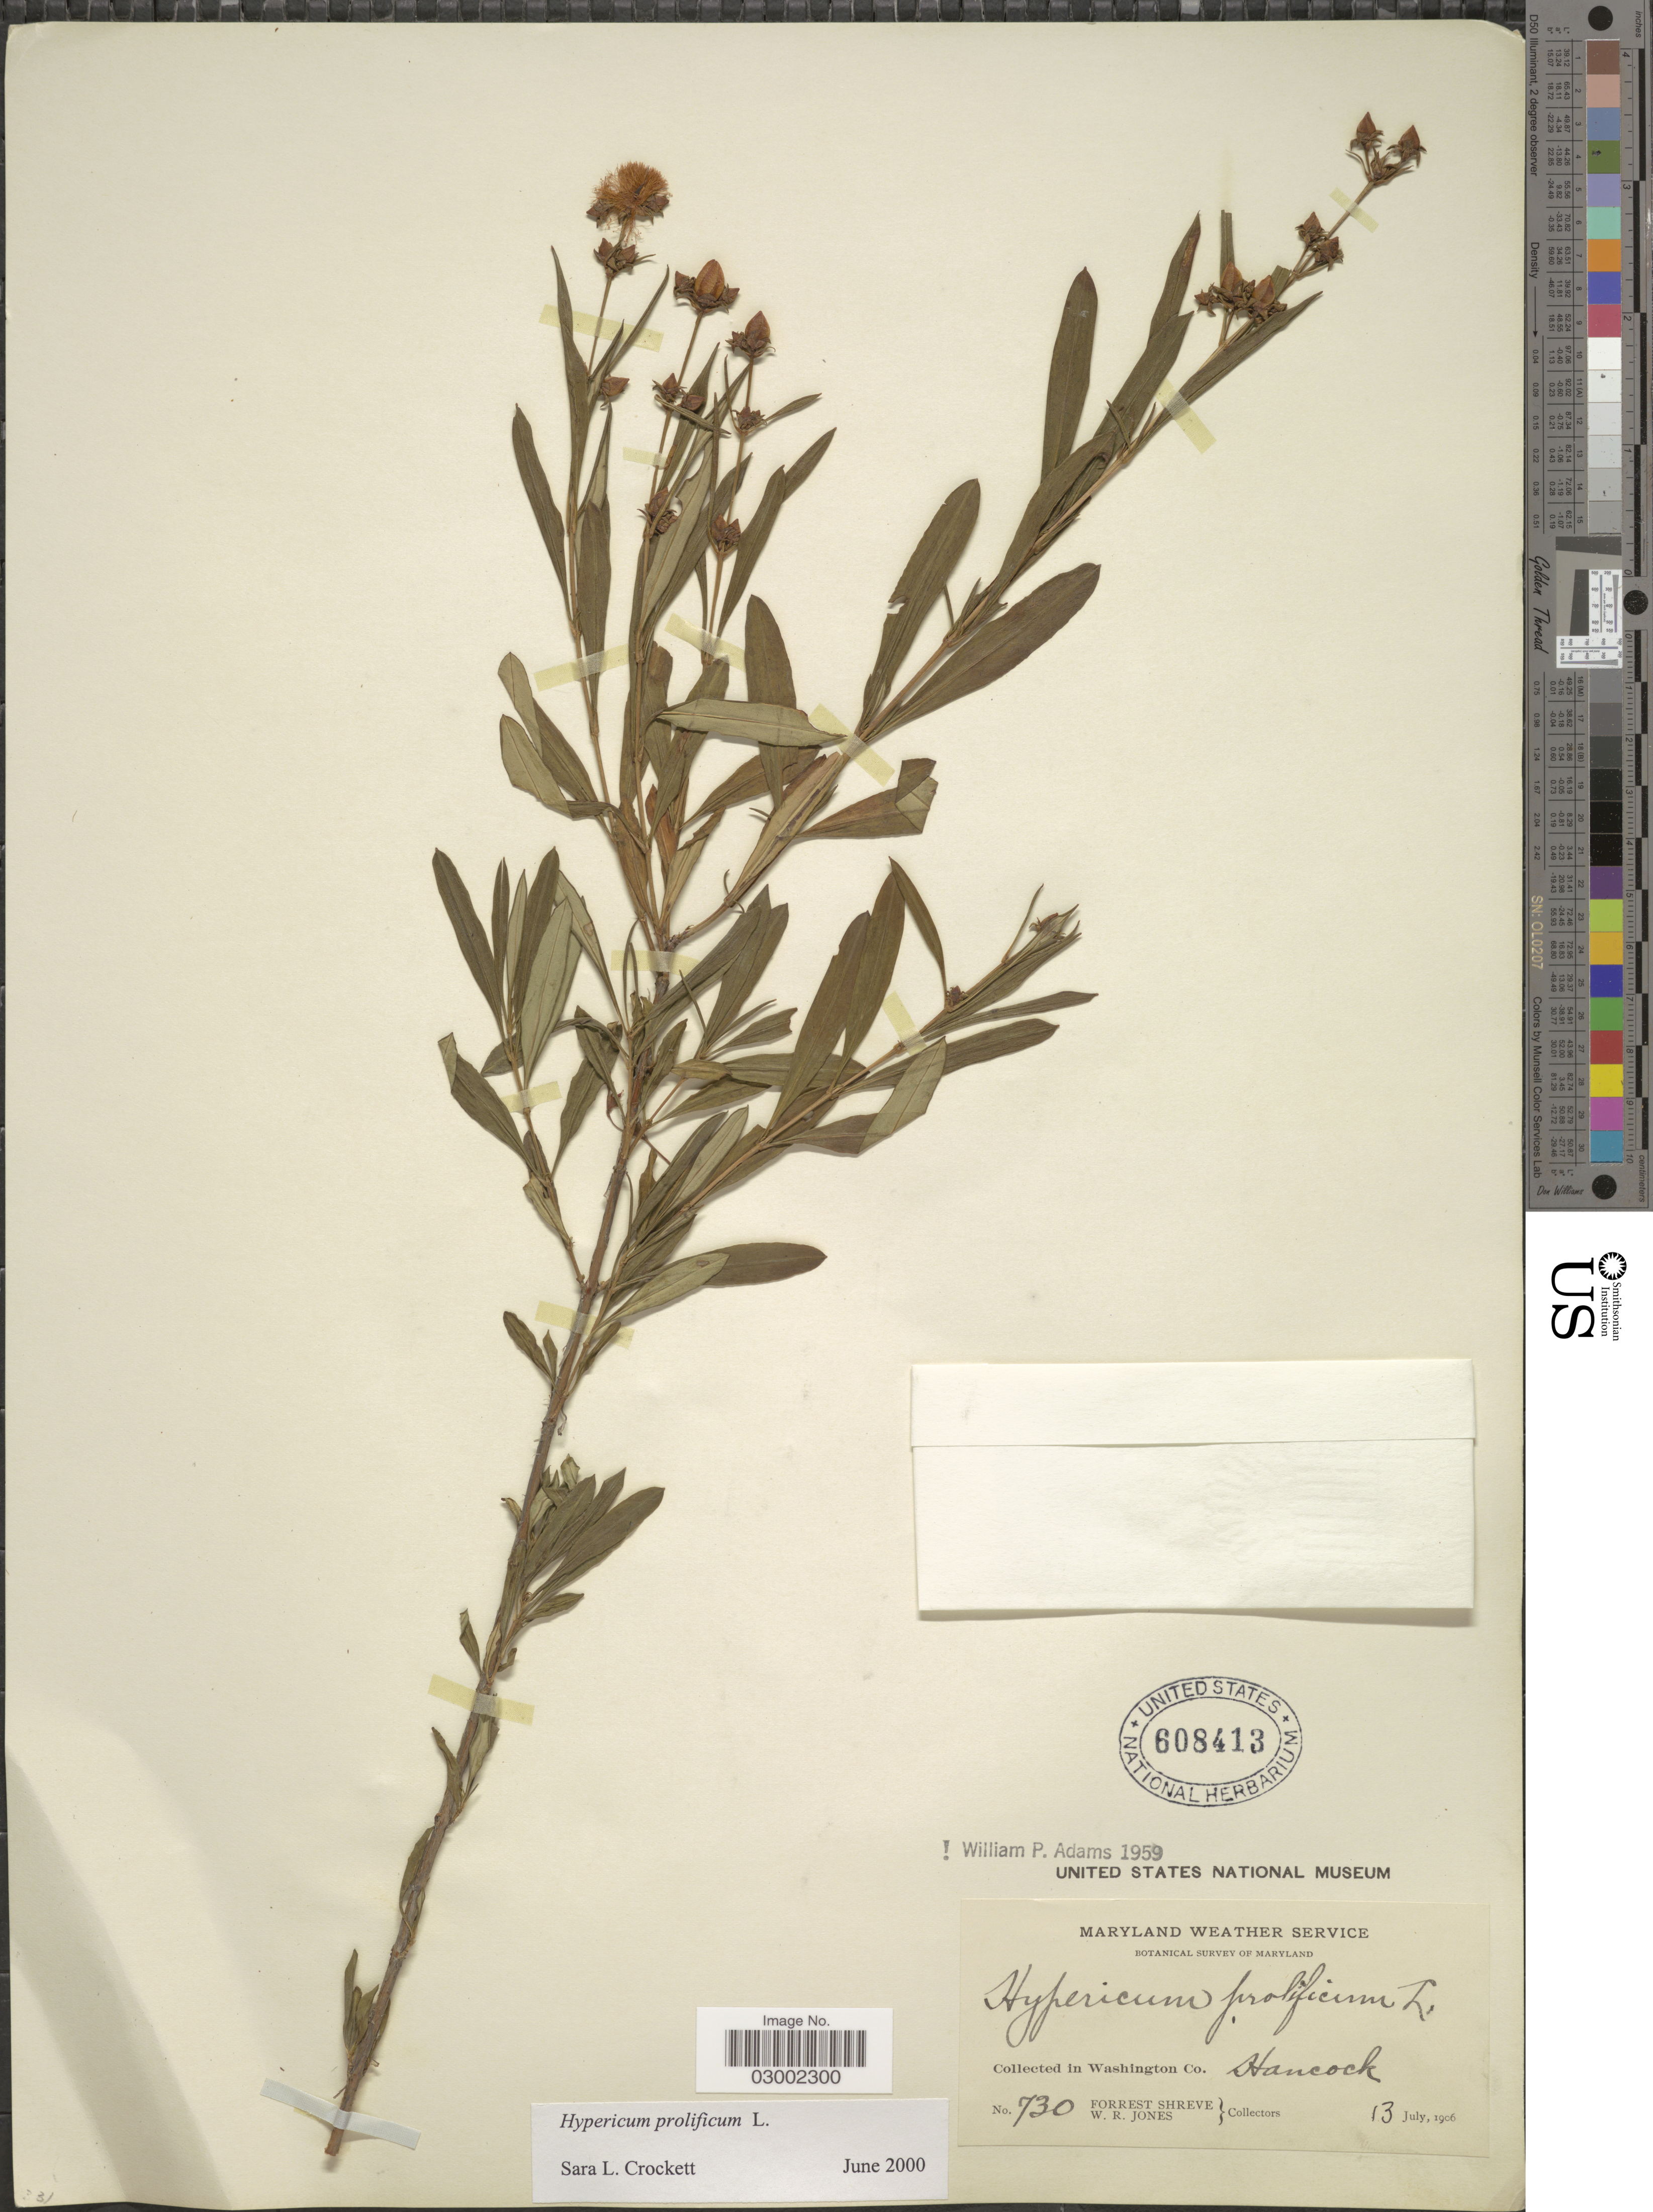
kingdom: Plantae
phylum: Tracheophyta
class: Magnoliopsida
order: Malpighiales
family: Hypericaceae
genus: Hypericum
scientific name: Hypericum prolificum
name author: L.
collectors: F. Shreve & W. R. Jones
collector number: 730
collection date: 1906-07-13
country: United States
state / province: Maryland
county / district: Washngton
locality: In Washington Co. Hancock.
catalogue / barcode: US 608413